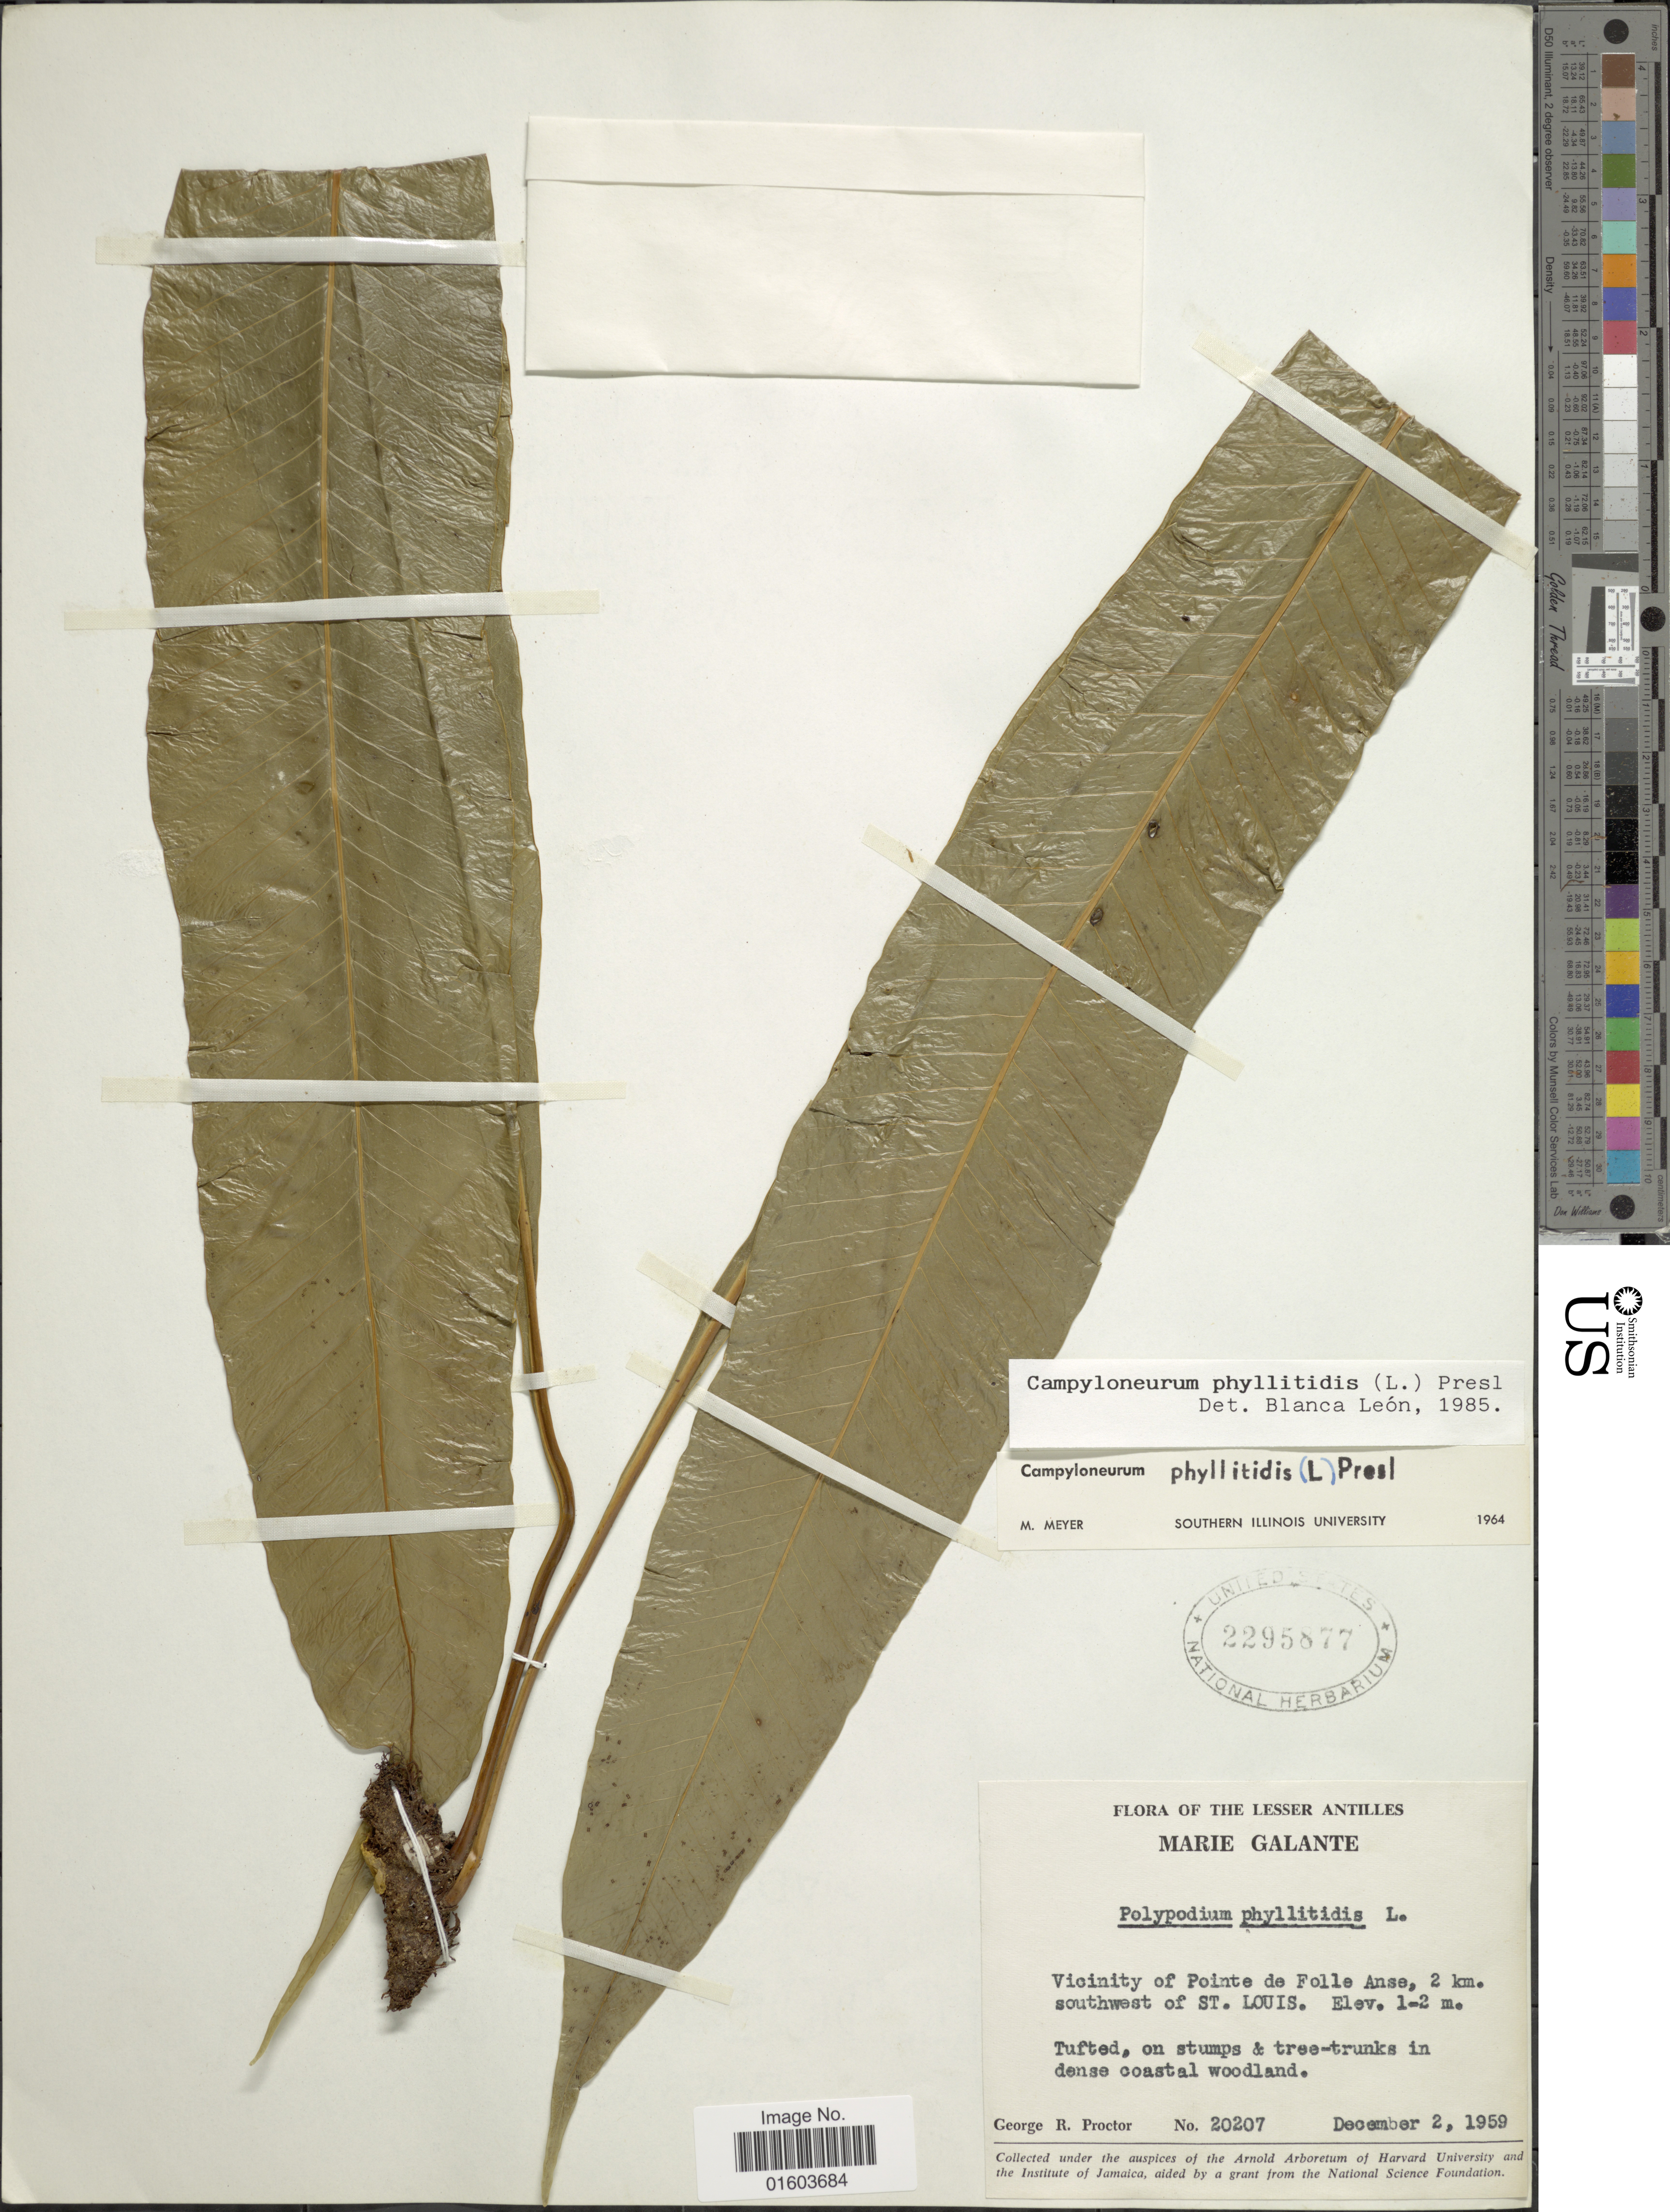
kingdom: Plantae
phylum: Tracheophyta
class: Polypodiopsida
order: Polypodiales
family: Polypodiaceae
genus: Campyloneurum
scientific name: Campyloneurum phyllitidis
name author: (L.) C. Presl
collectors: G. R. Proctor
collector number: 20207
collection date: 1959-12-02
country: Guadeloupe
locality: Lesser Antilles, Marie Galante. Vicinity of Pointe de Folle Anse, 2 km. southwest of St. Louis.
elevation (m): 1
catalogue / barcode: US 2295877